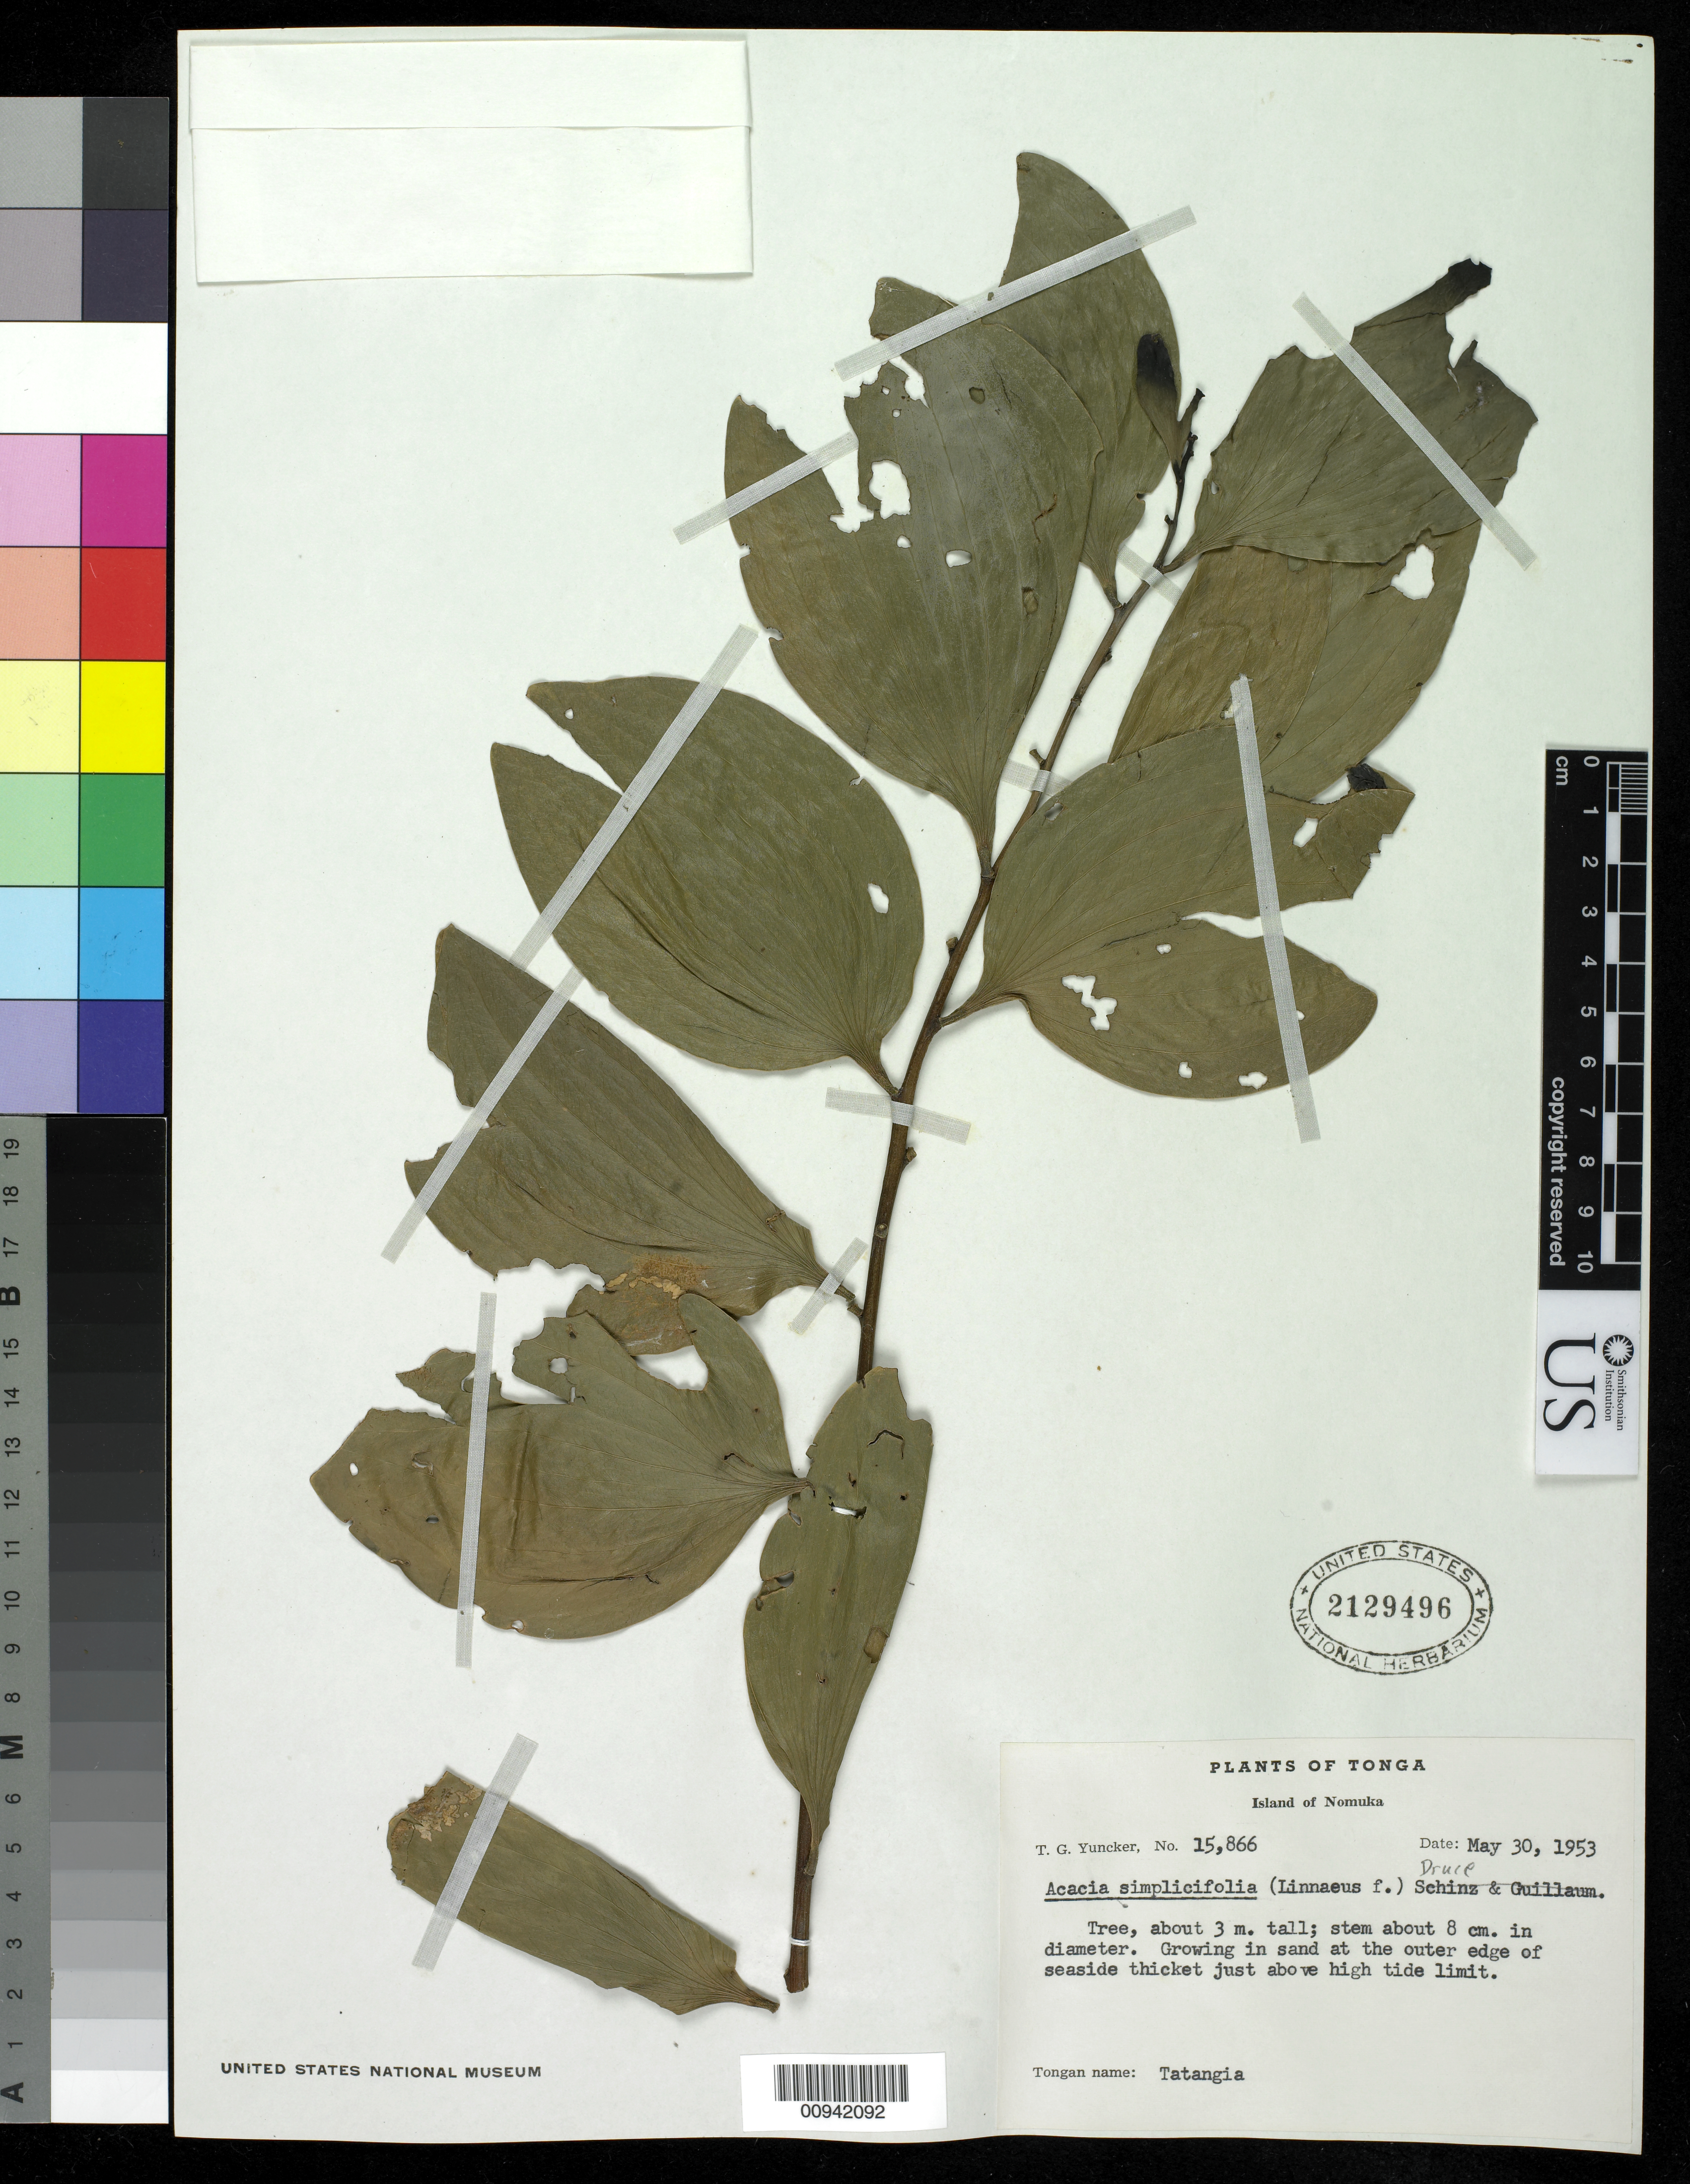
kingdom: Plantae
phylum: Tracheophyta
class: Magnoliopsida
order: Fabales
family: Fabaceae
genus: Acacia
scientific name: Acacia simplicifolia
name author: (L. f.) Schinz & Guillaumin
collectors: T. G. Yuncker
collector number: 15866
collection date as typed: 30 May 1953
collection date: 1953-05-30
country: Tonga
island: Nomuka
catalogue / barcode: US 2129496